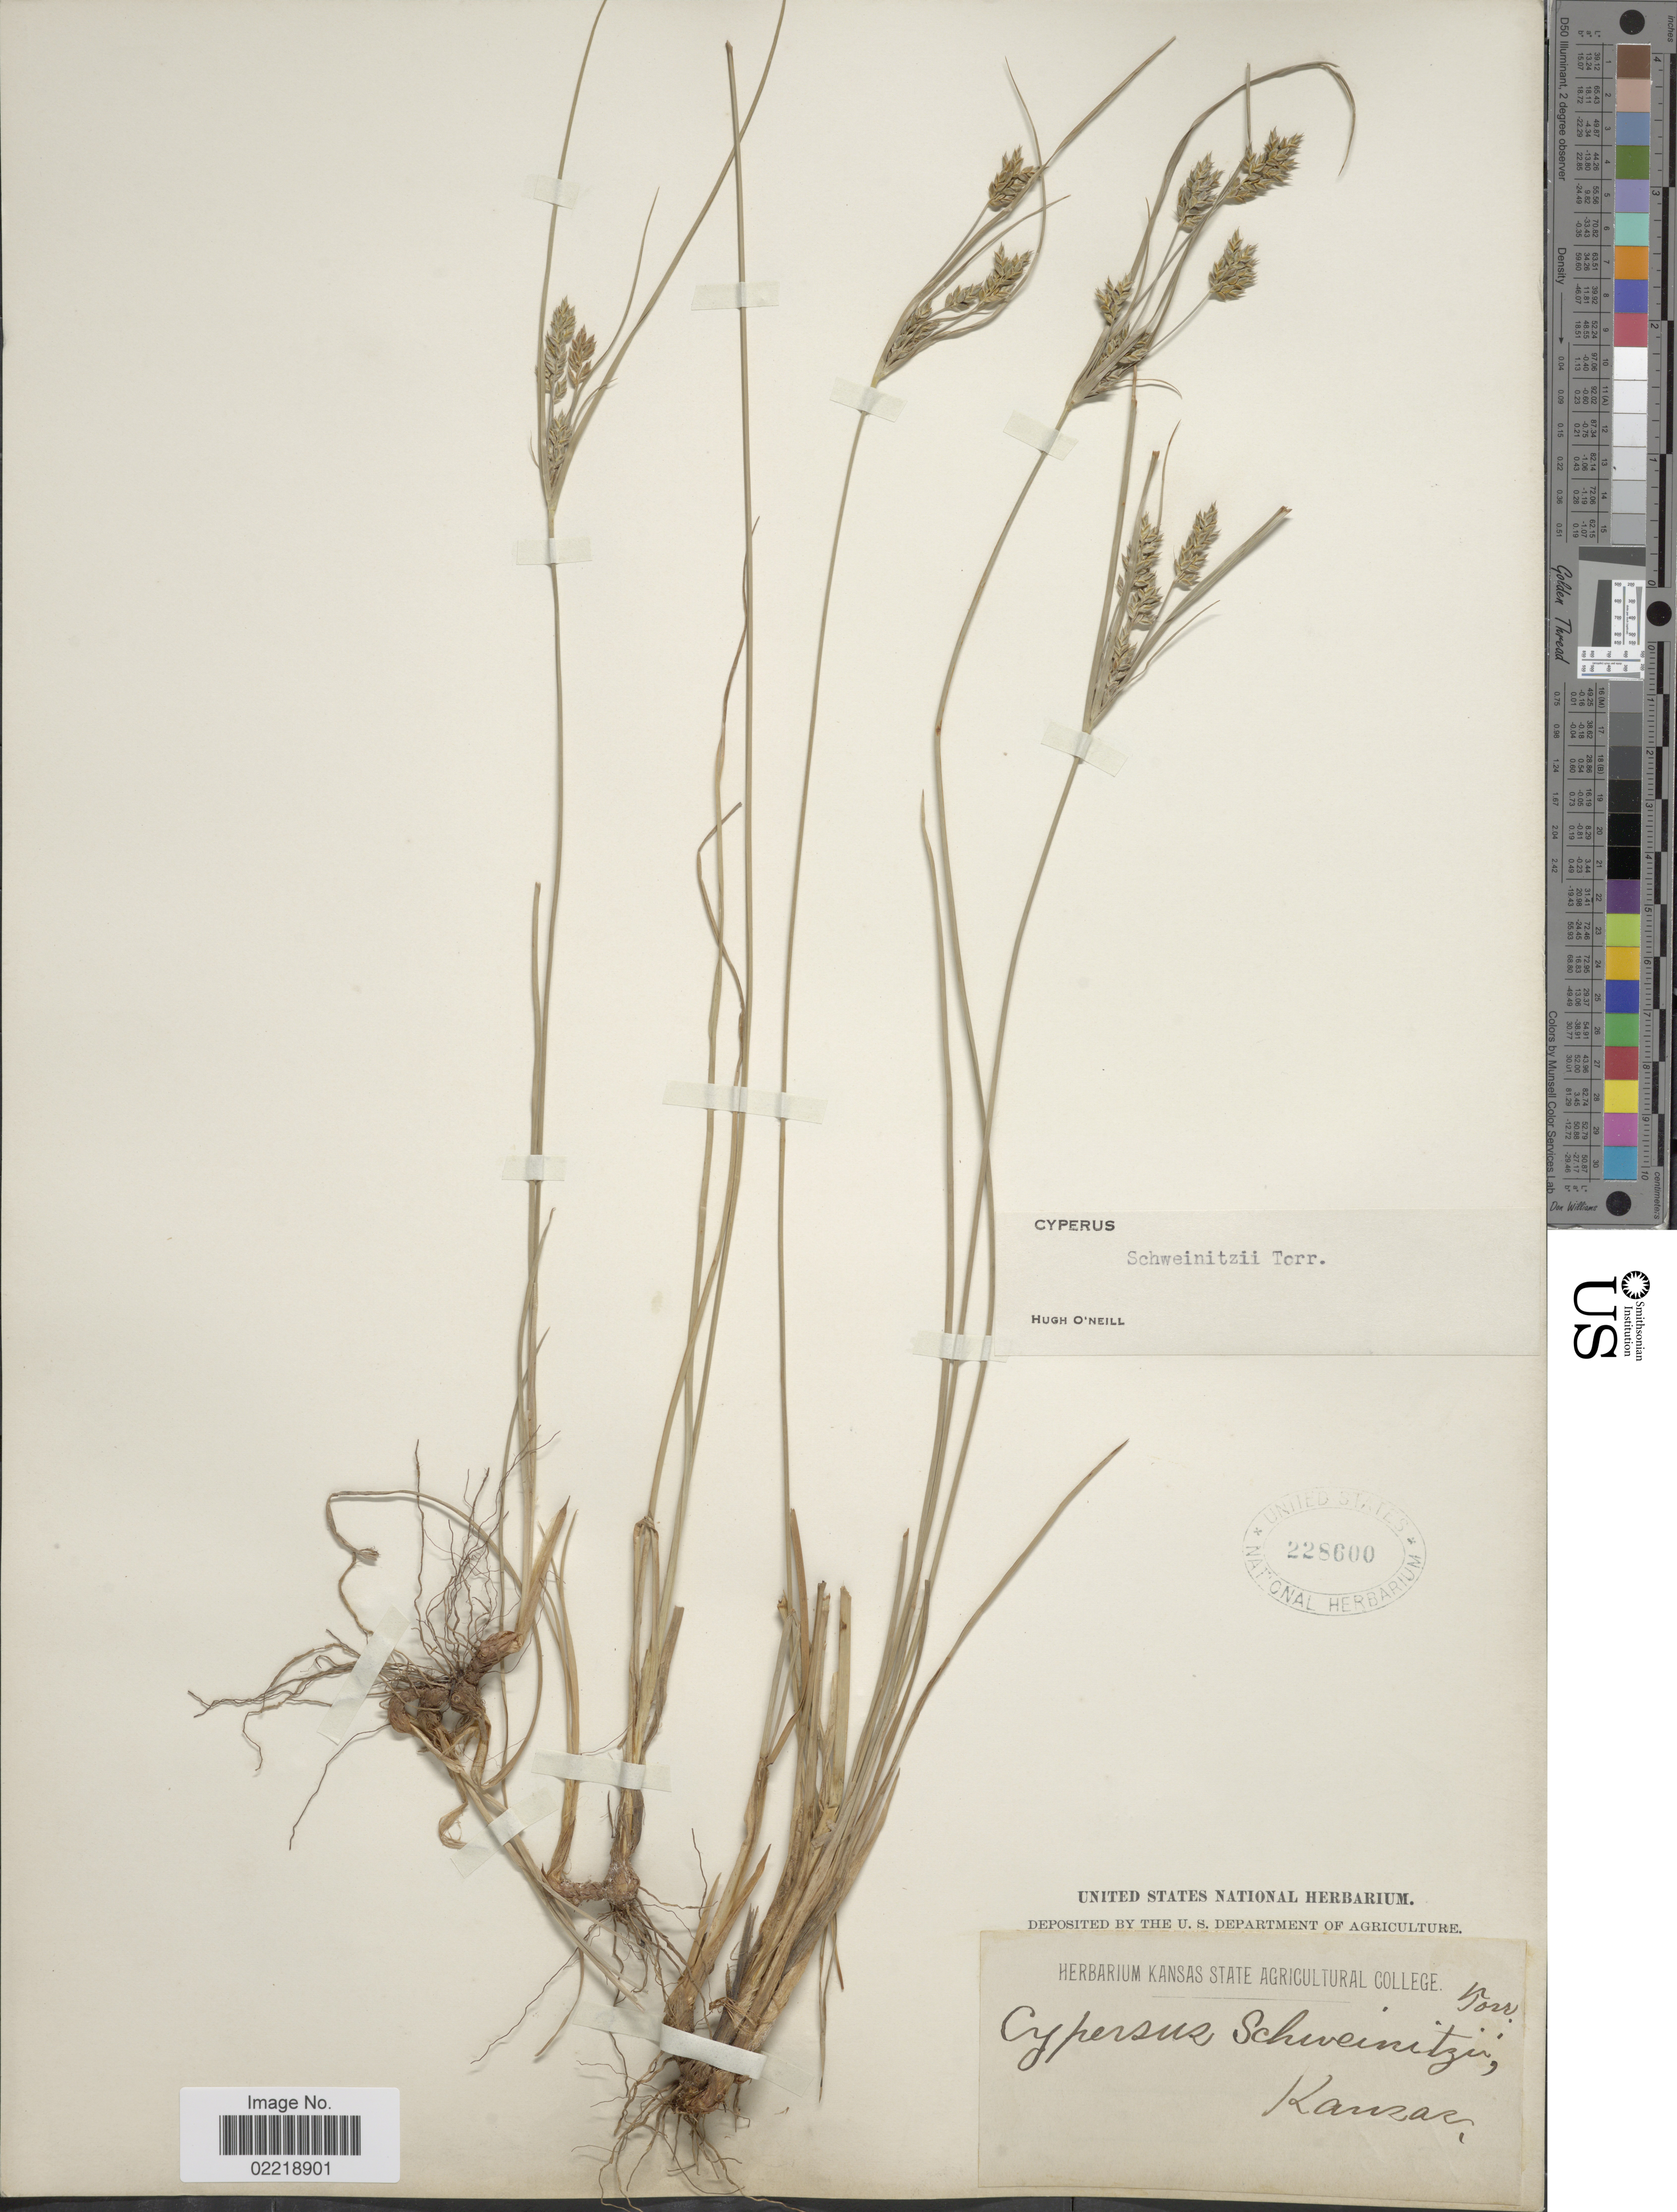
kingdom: Plantae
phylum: Tracheophyta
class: Liliopsida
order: Poales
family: Cyperaceae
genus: Cyperus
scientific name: Cyperus schweinitzii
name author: Torr.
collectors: ex herb. Kansas State Agricultural College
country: United States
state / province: Kansas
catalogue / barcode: US 228600